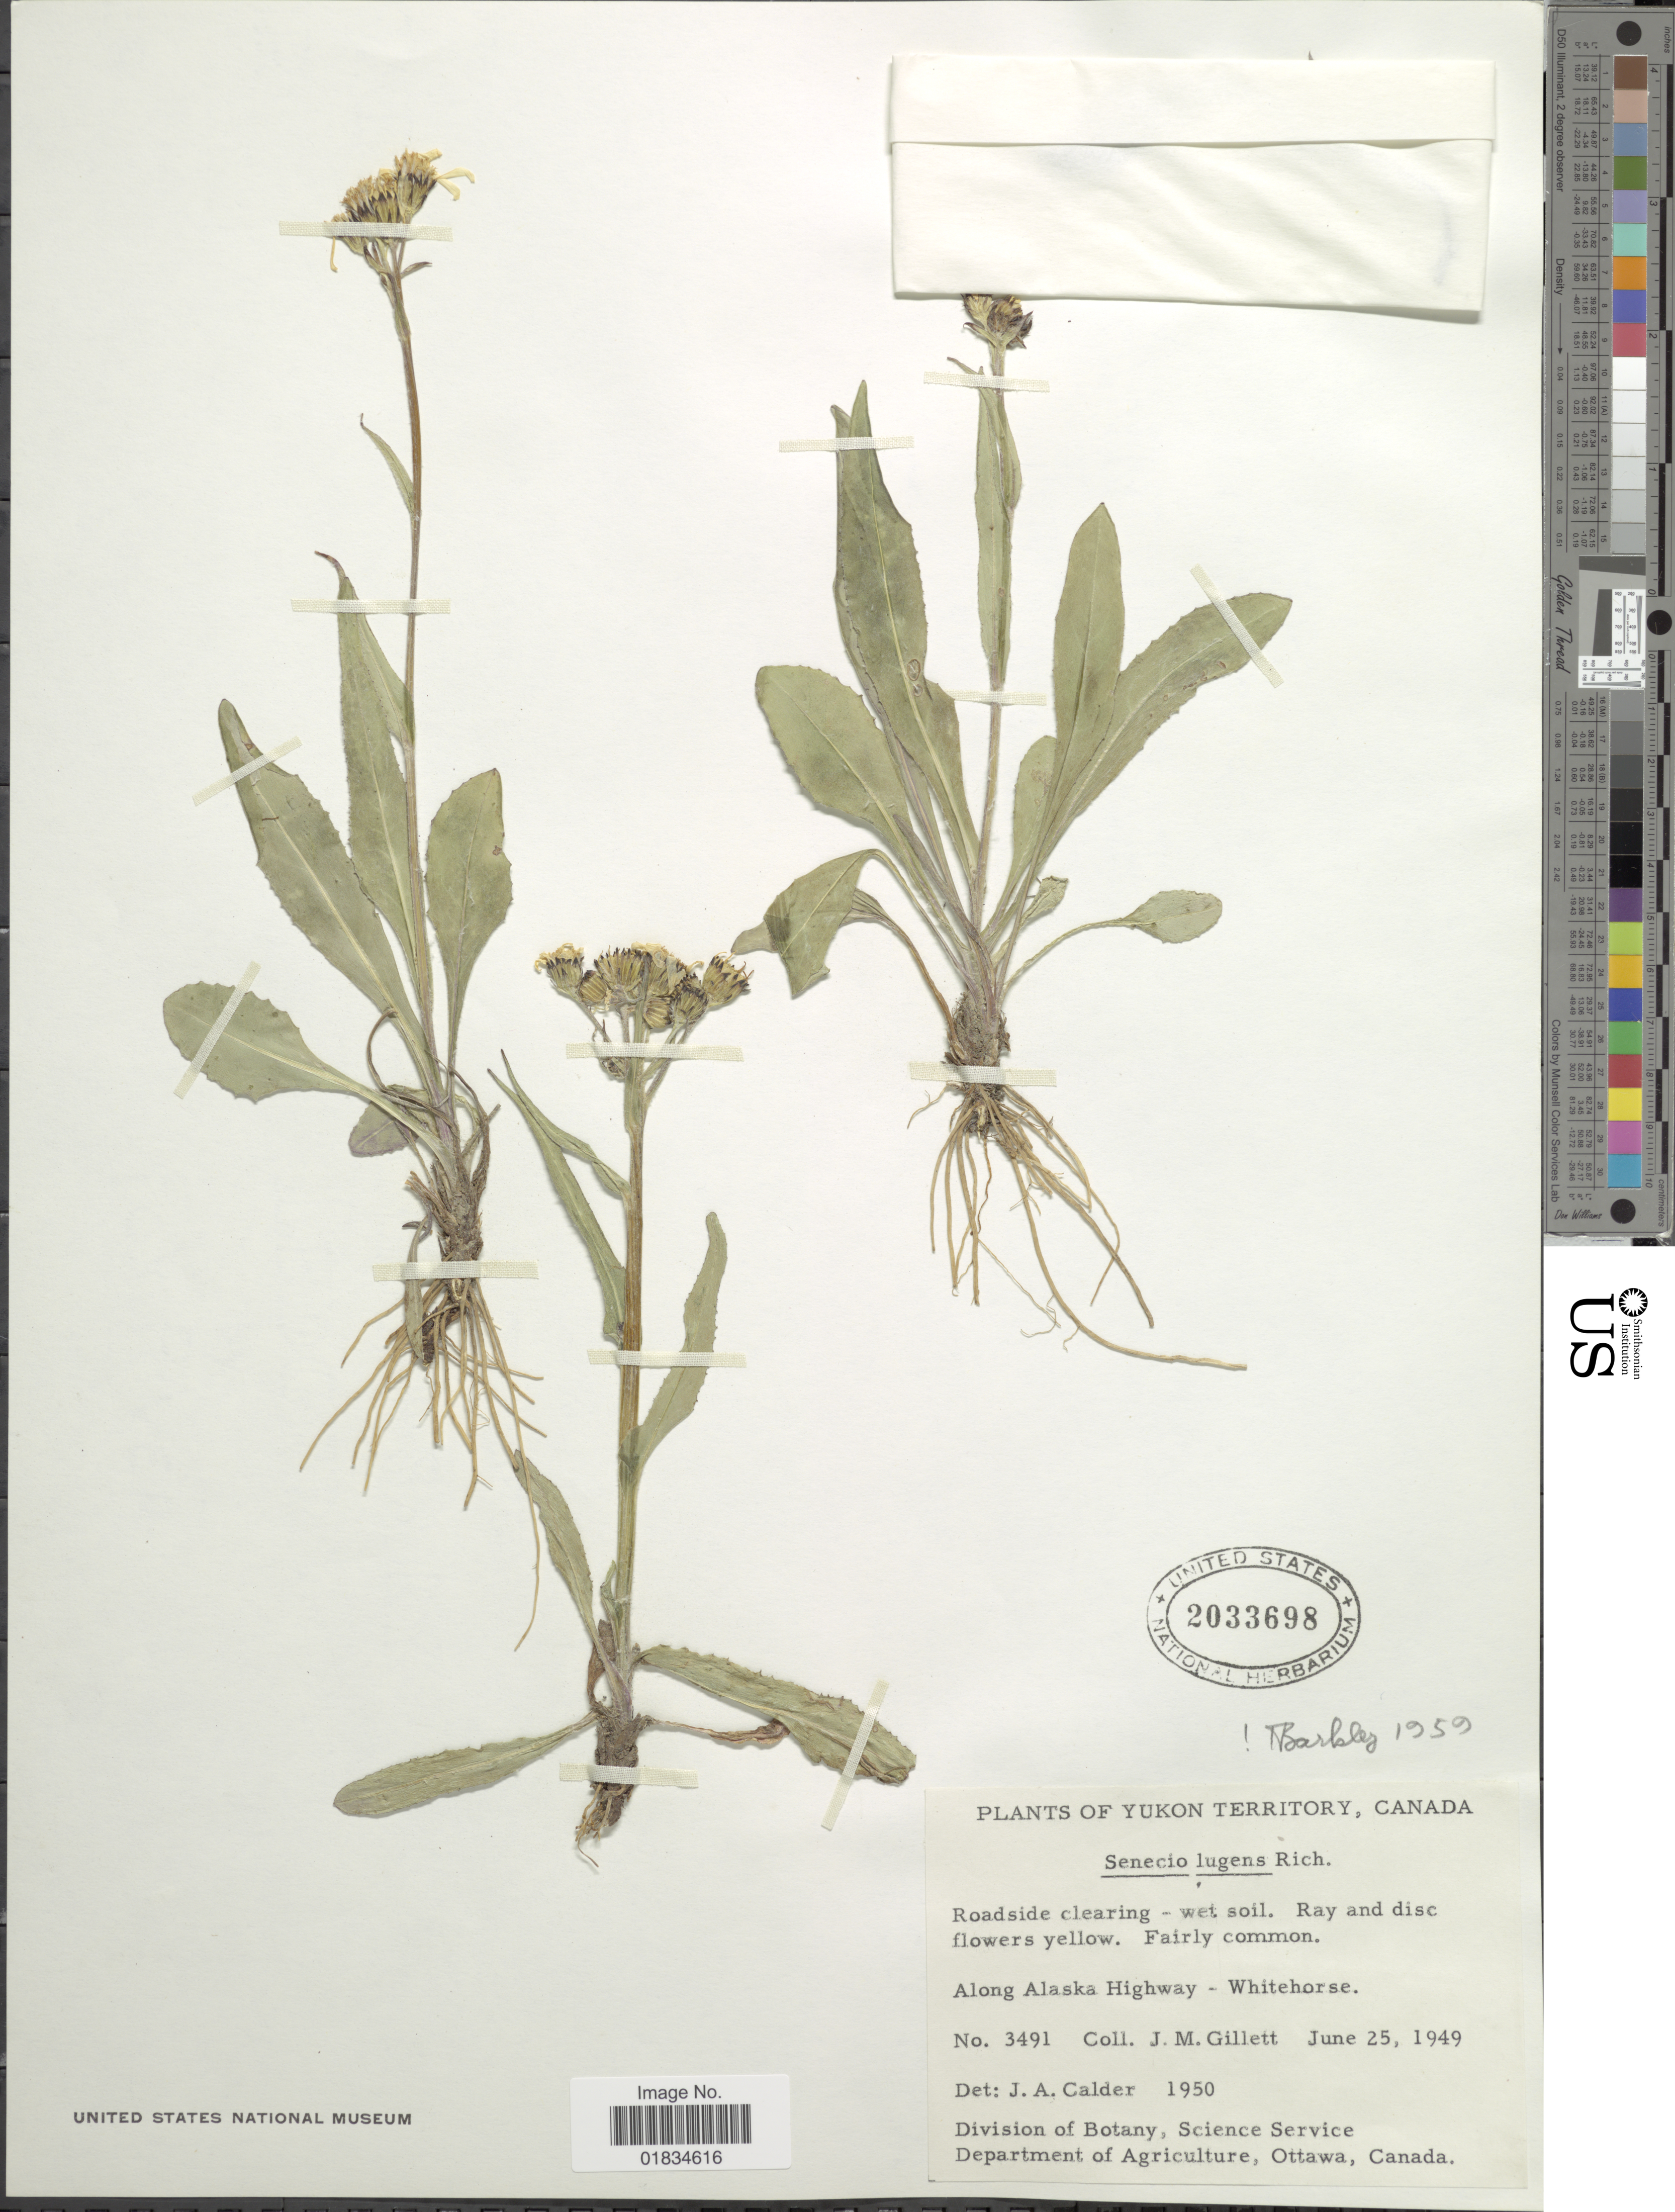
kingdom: Plantae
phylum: Tracheophyta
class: Magnoliopsida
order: Asterales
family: Asteraceae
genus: Senecio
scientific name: Senecio lugens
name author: Richardson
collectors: J. M. Gillett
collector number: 3491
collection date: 1949-06-25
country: Canada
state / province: Yukon Territory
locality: Along Alaska Highway - Whitehorse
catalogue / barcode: US 2033698